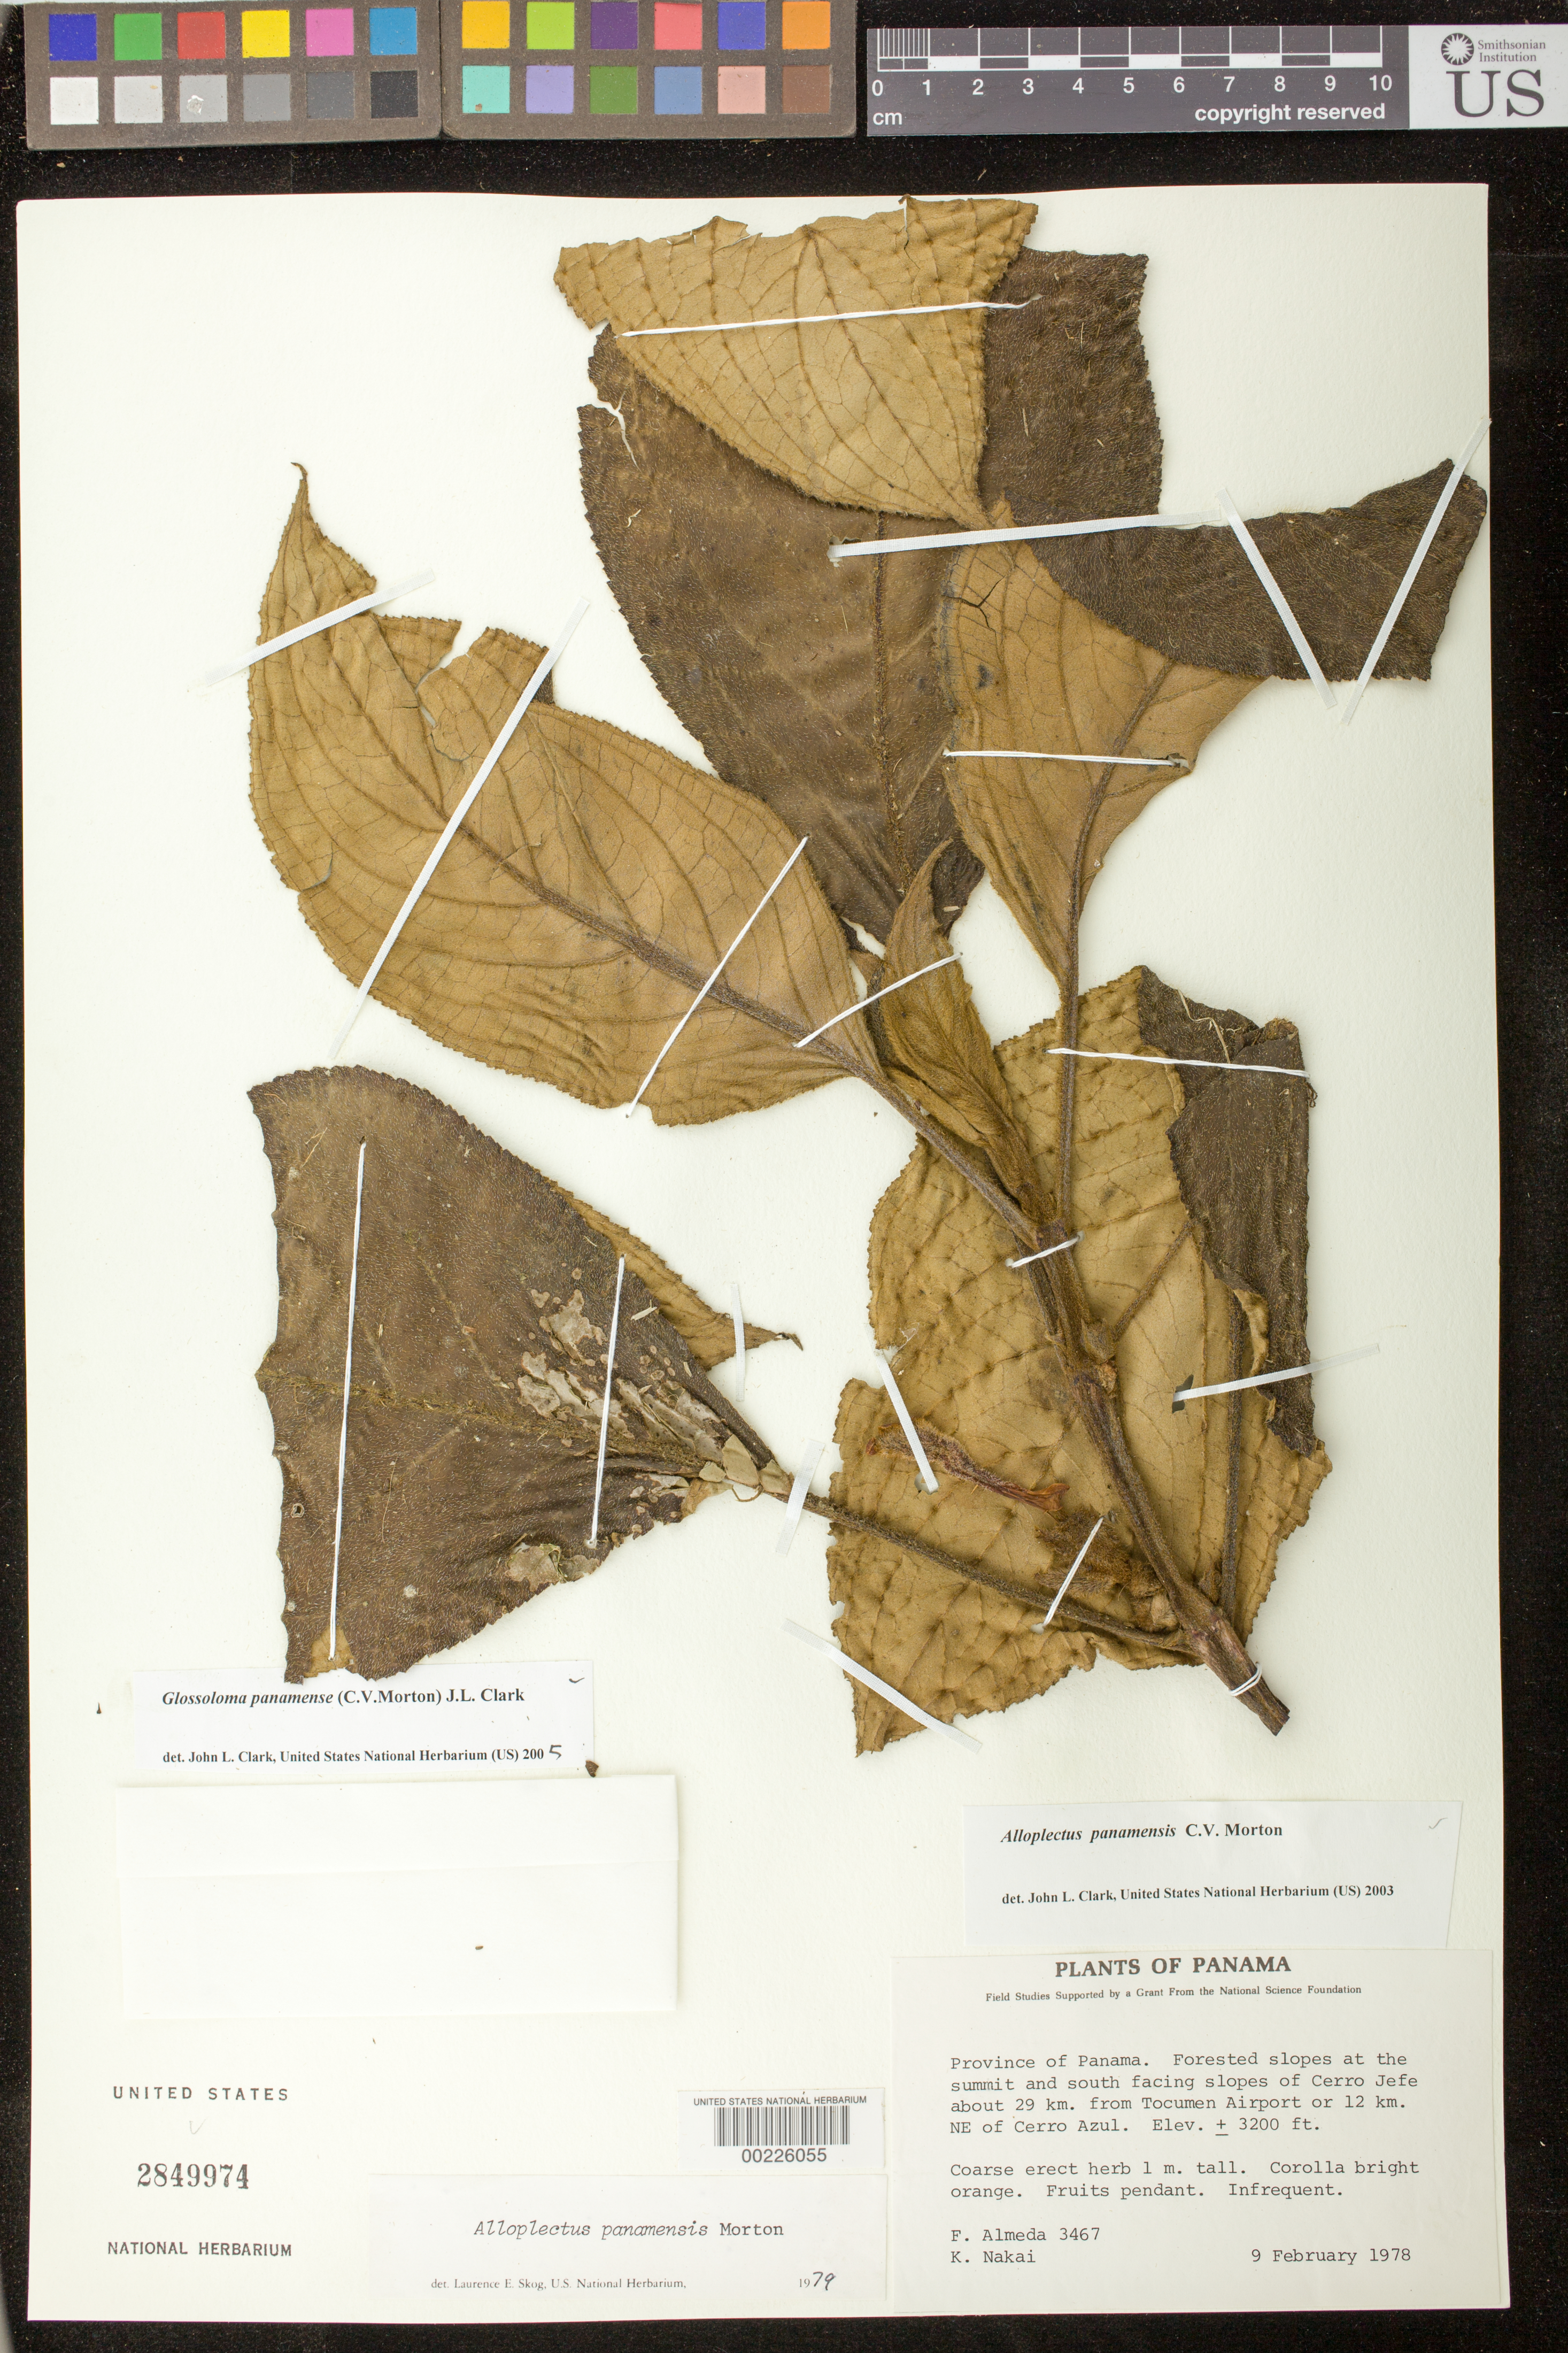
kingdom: Plantae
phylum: Tracheophyta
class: Magnoliopsida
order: Lamiales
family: Gesneriaceae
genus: Glossoloma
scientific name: Glossoloma panamense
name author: (C.V. Morton) J.L. Clark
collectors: F. Almeda & K. M. Nakai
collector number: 3467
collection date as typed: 09 Feb 1978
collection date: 1978-02-09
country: Panama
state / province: Panamá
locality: Cerro Jefe about 29 km from Tocumen airport or 12 km NE of Cerro Azul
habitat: Forested slopes at the summit and south facing slopes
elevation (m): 975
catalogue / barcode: US 2849974